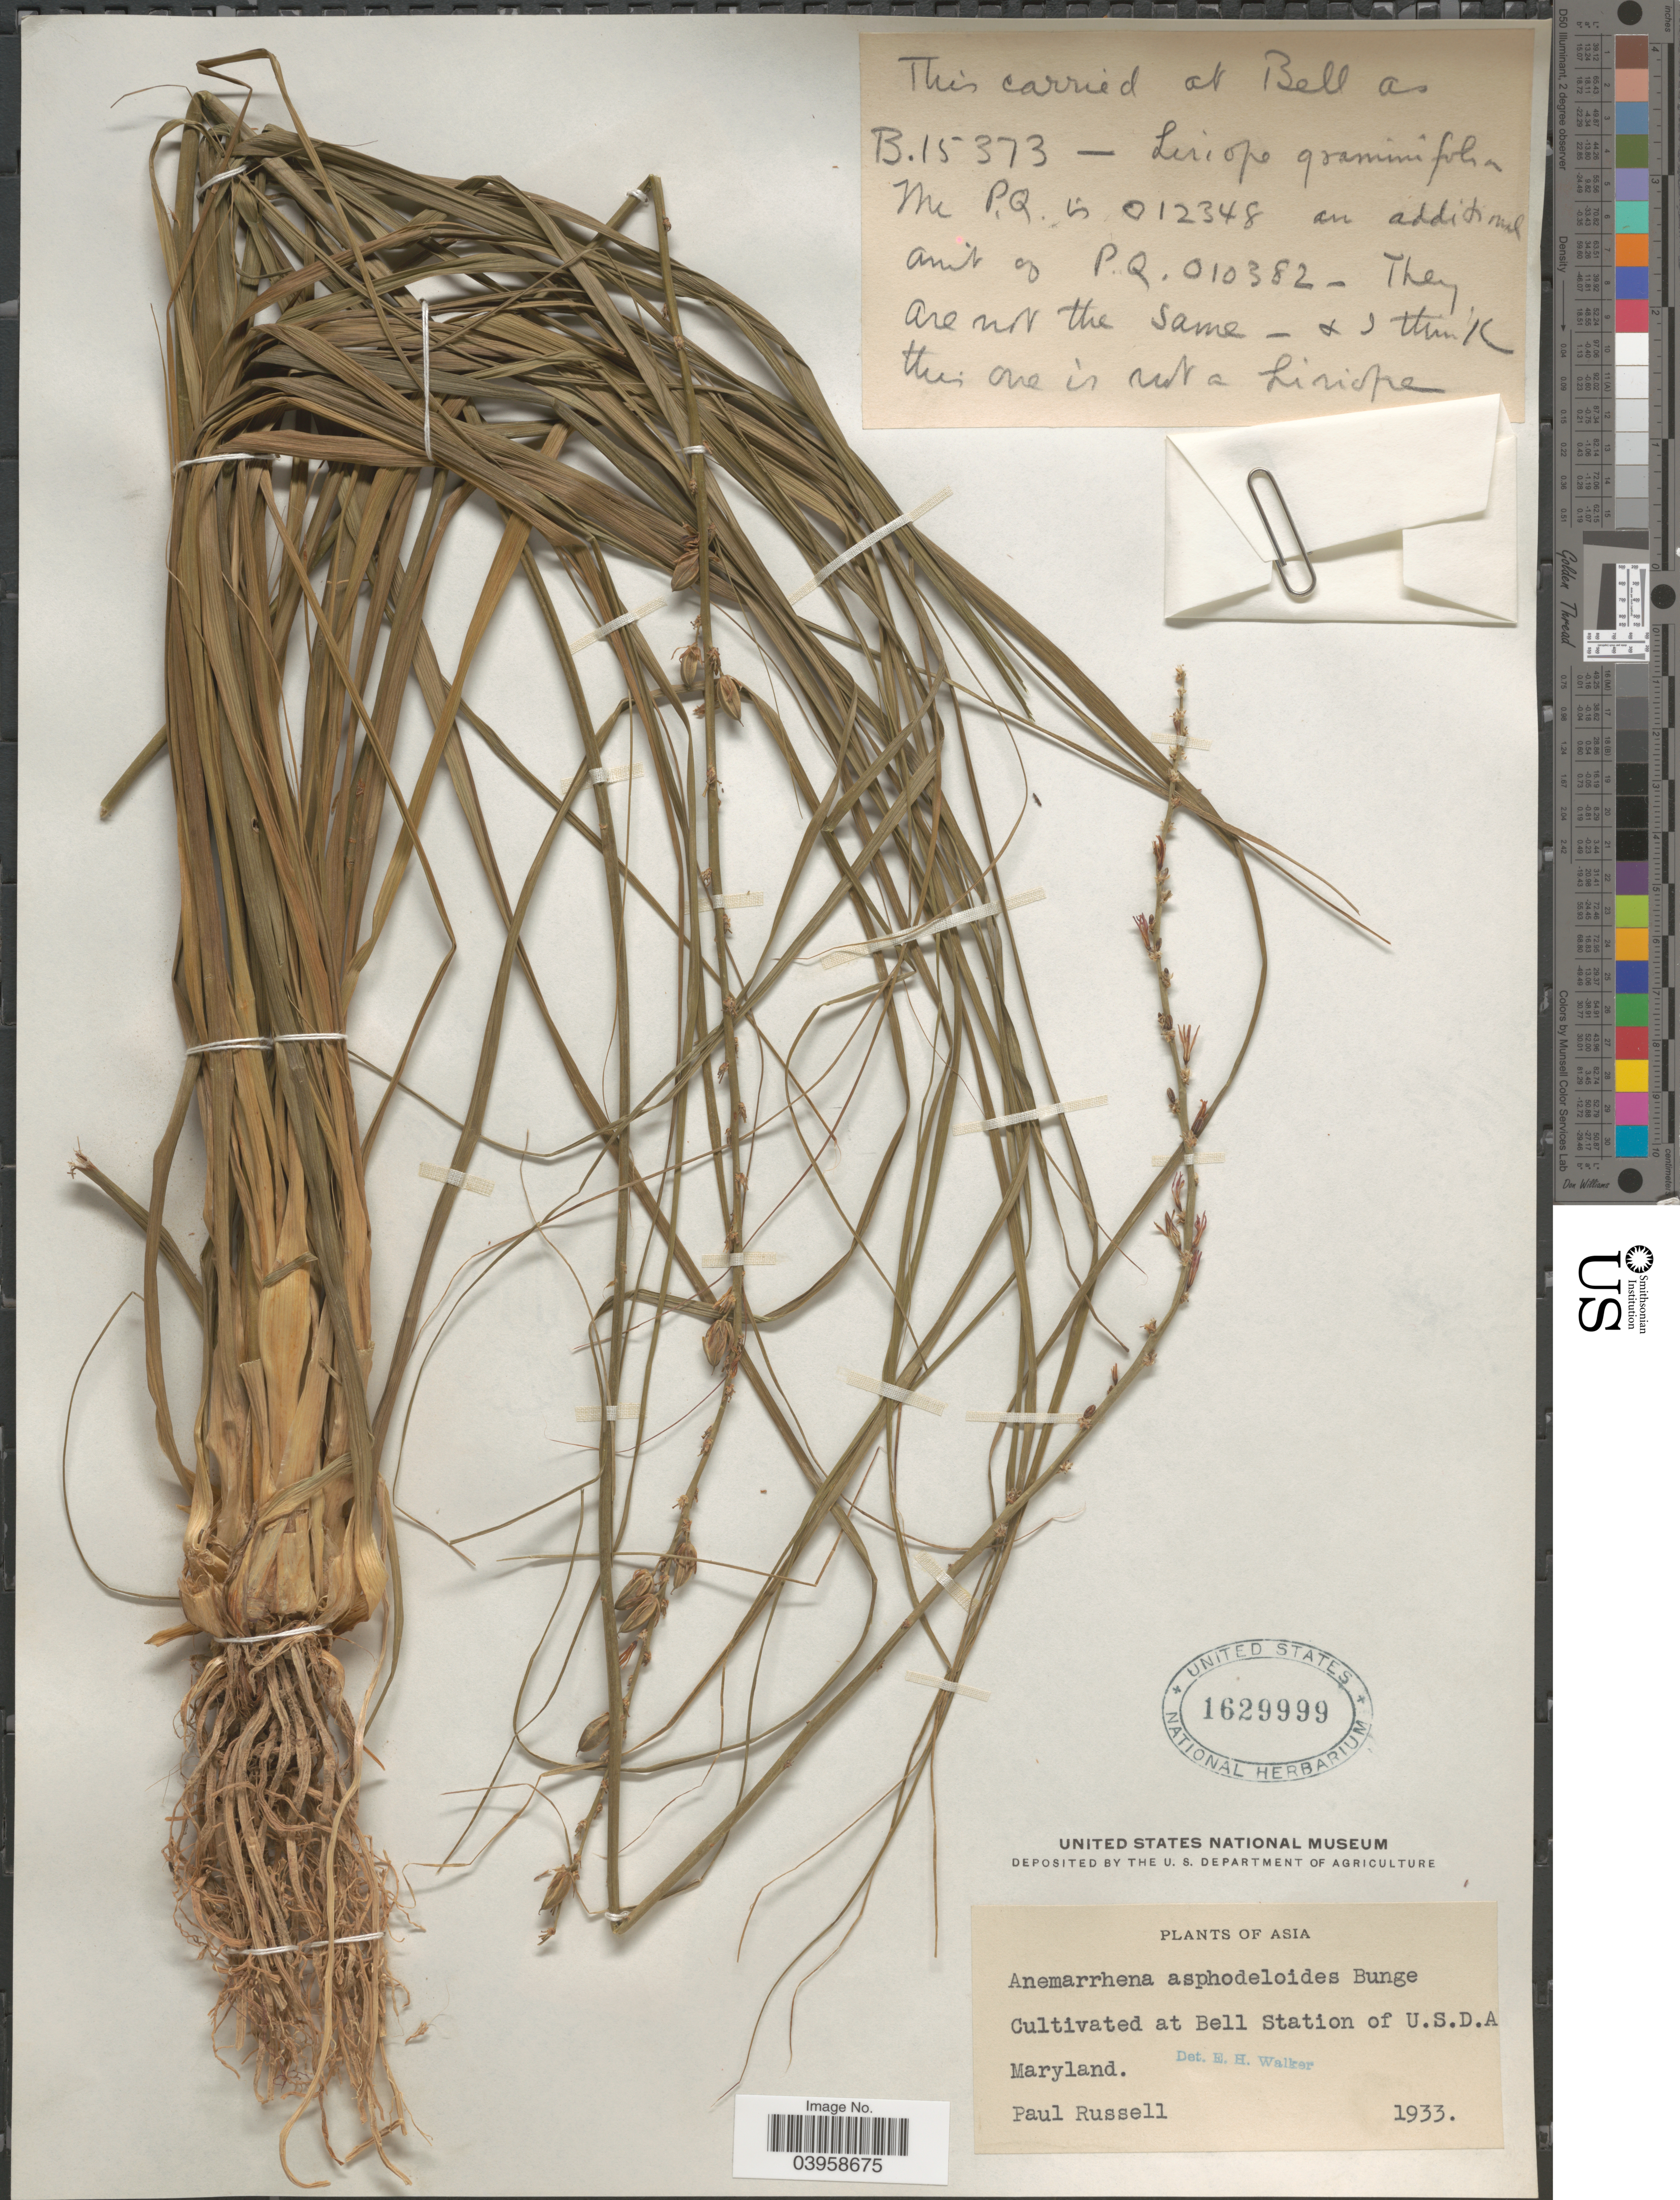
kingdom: Plantae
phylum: Tracheophyta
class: Liliopsida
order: Asparagales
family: Asparagaceae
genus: Anemarrhena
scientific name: Anemarrhena asphodeloides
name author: Bunge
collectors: P. G. Russell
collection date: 1933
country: United States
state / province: Maryland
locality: Bell Station of U. S. D. A.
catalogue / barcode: US 1629999